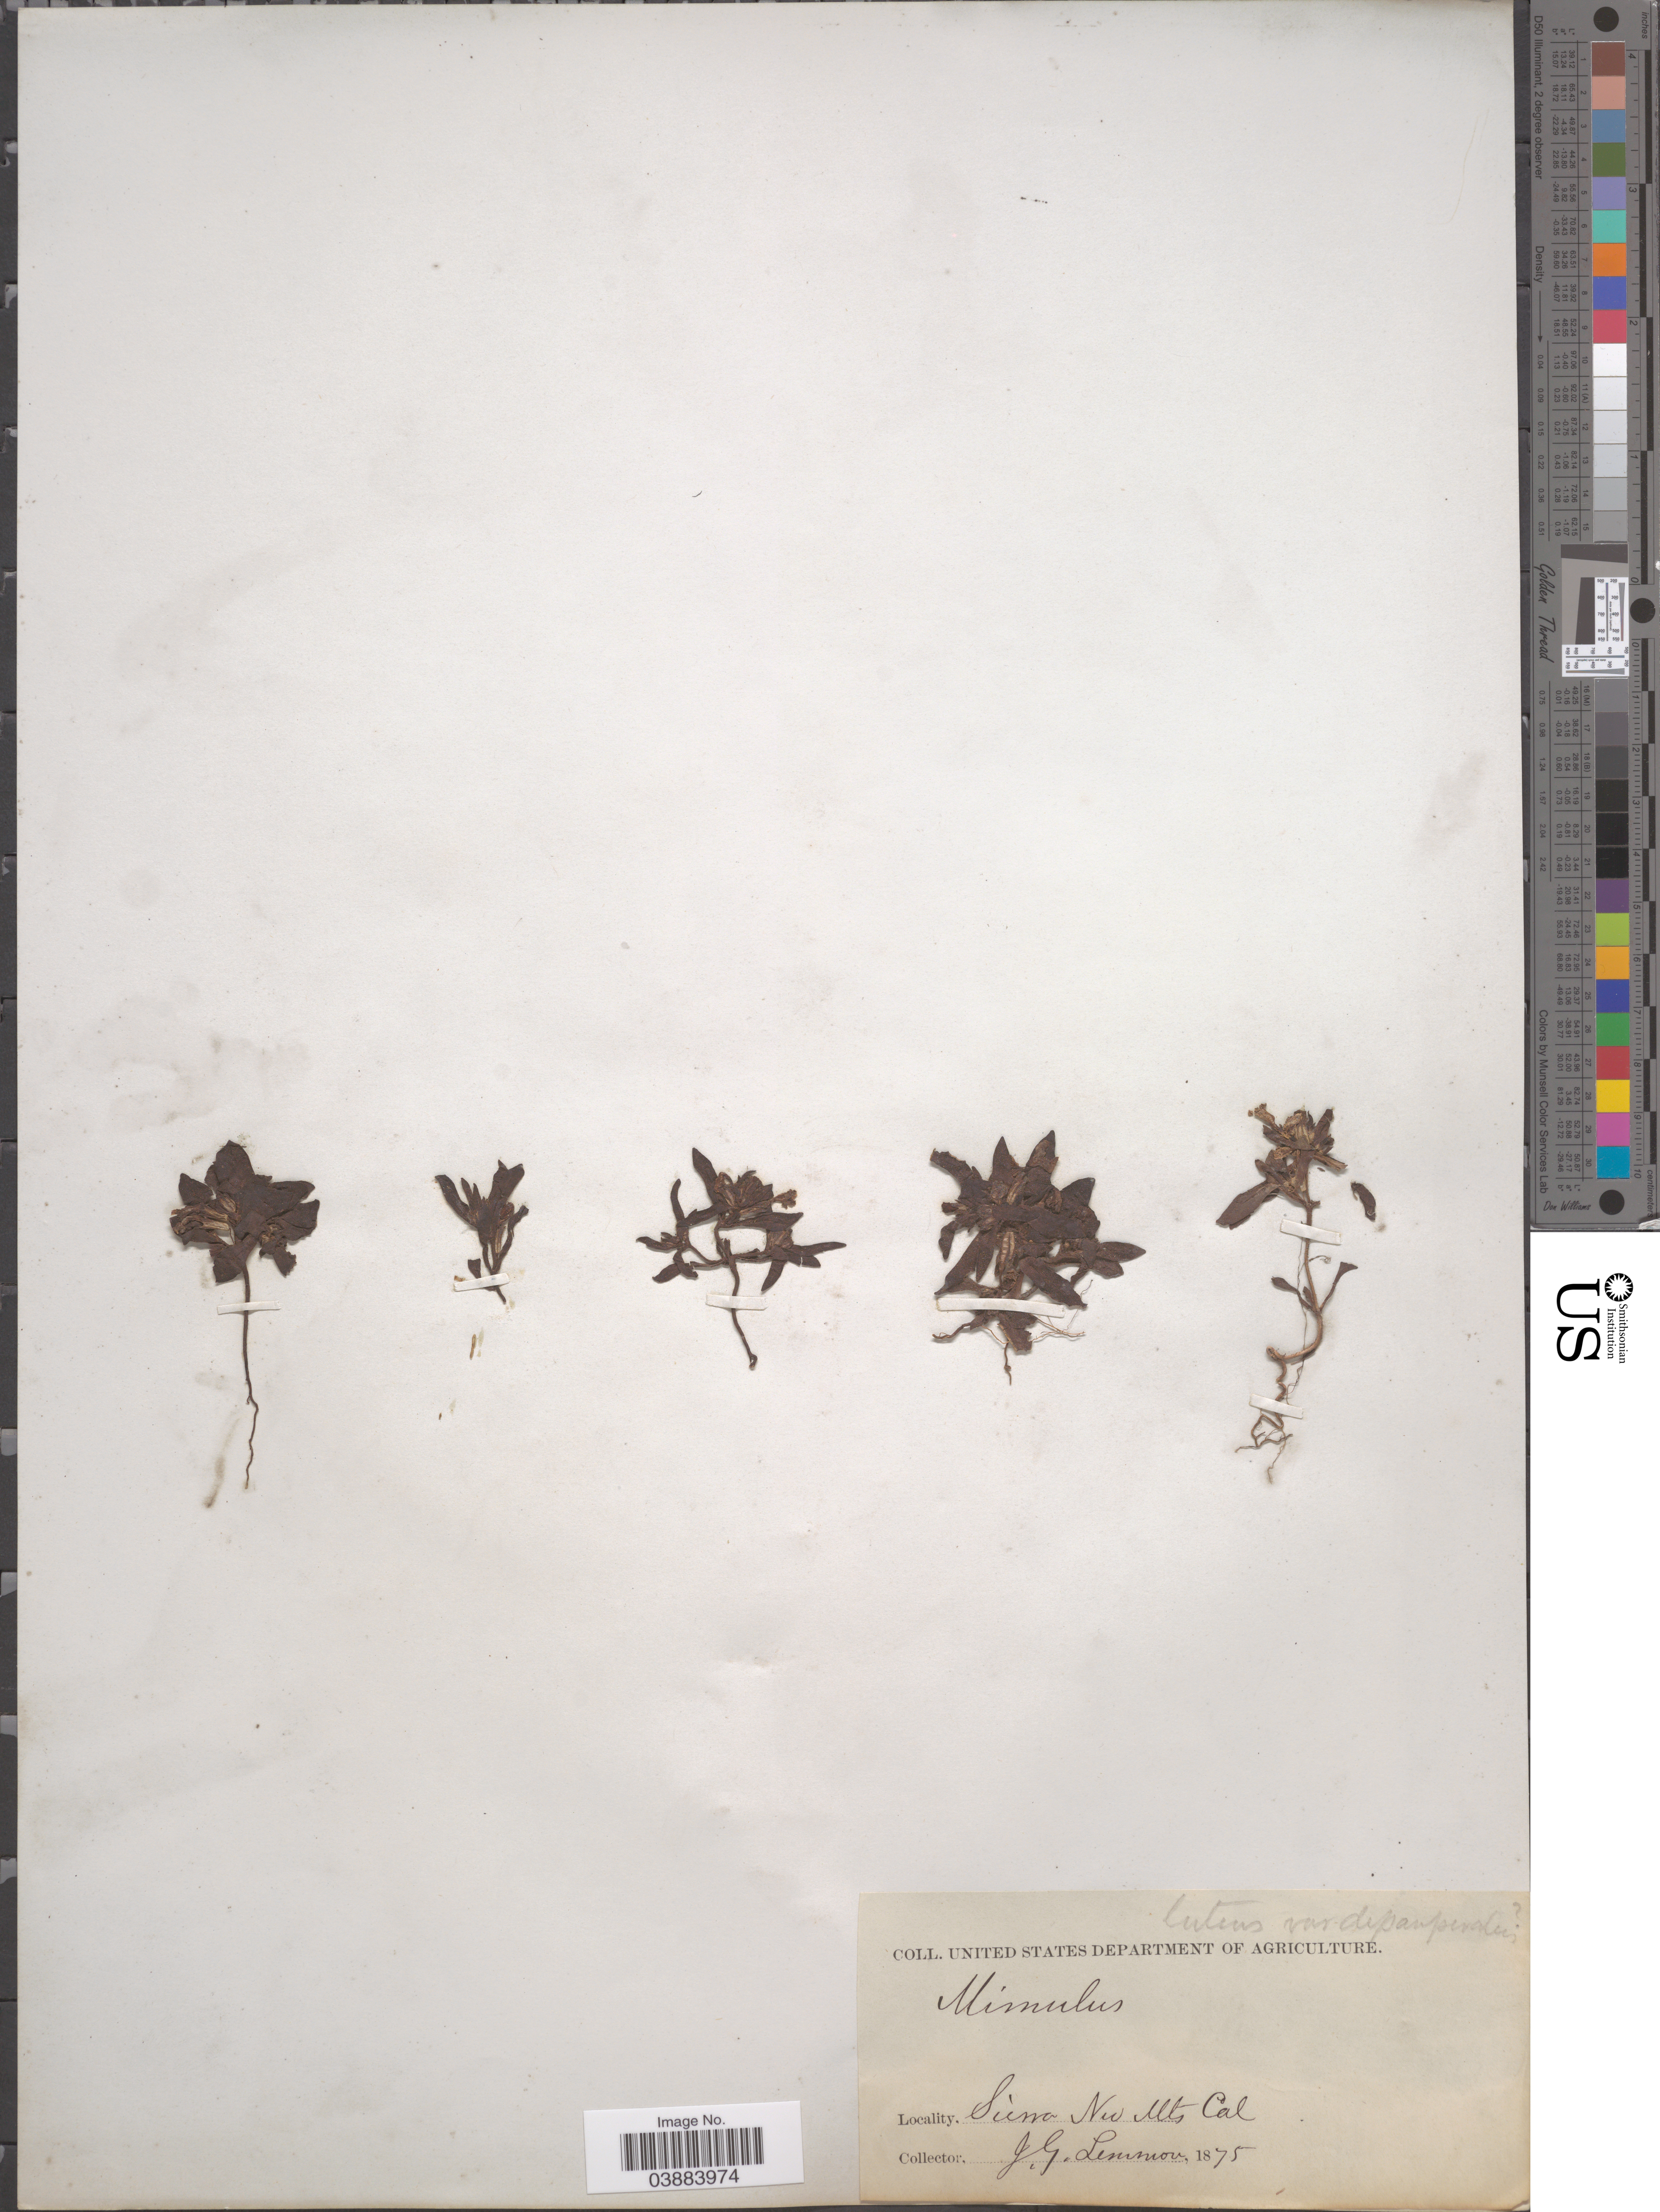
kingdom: Plantae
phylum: Tracheophyta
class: Magnoliopsida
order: Lamiales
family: Phrymaceae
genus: Eunanus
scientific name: Eunanus nanus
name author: (Hook. & Arn.) Holz.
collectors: J. Lemmon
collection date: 1875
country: United States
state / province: California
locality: Sierra Nev Mts.